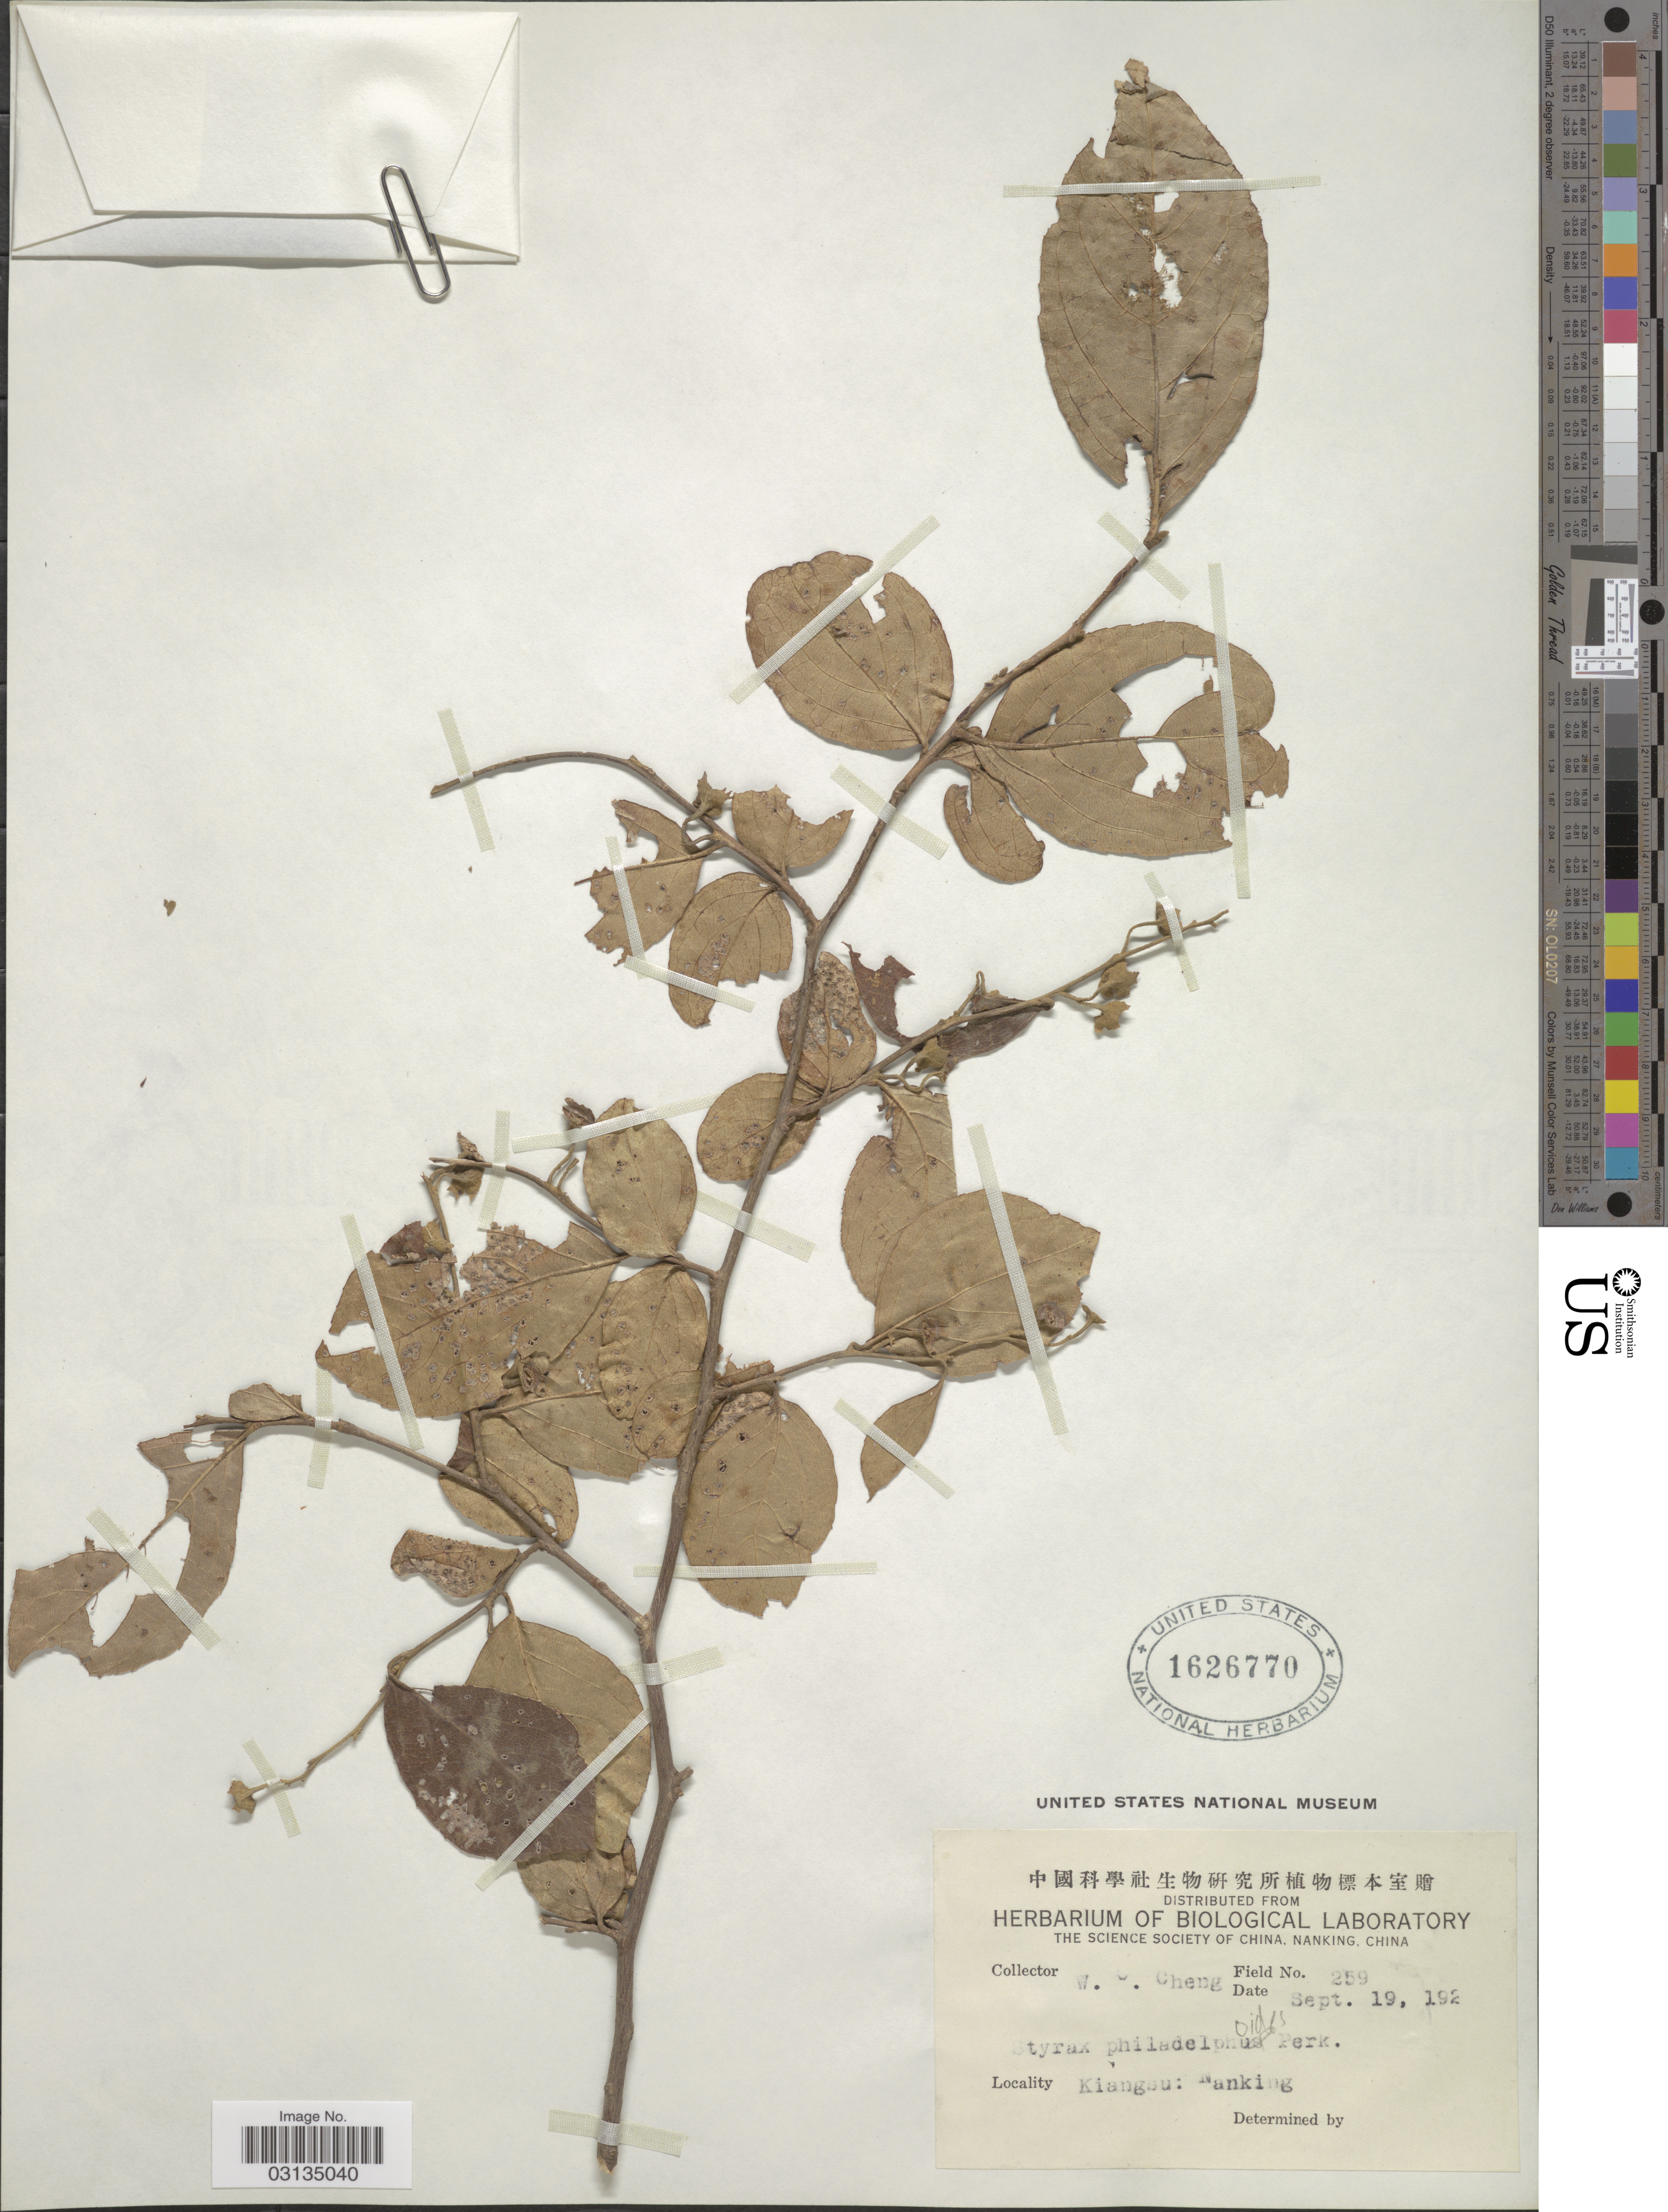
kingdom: Plantae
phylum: Tracheophyta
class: Magnoliopsida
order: Ericales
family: Styracaceae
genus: Styrax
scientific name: Styrax philadelphoides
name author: Perkins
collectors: W. C. Cheng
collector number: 259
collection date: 1920-09-19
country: China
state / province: Jiangsu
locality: Kiangsu: Nanking.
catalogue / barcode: US 1626770